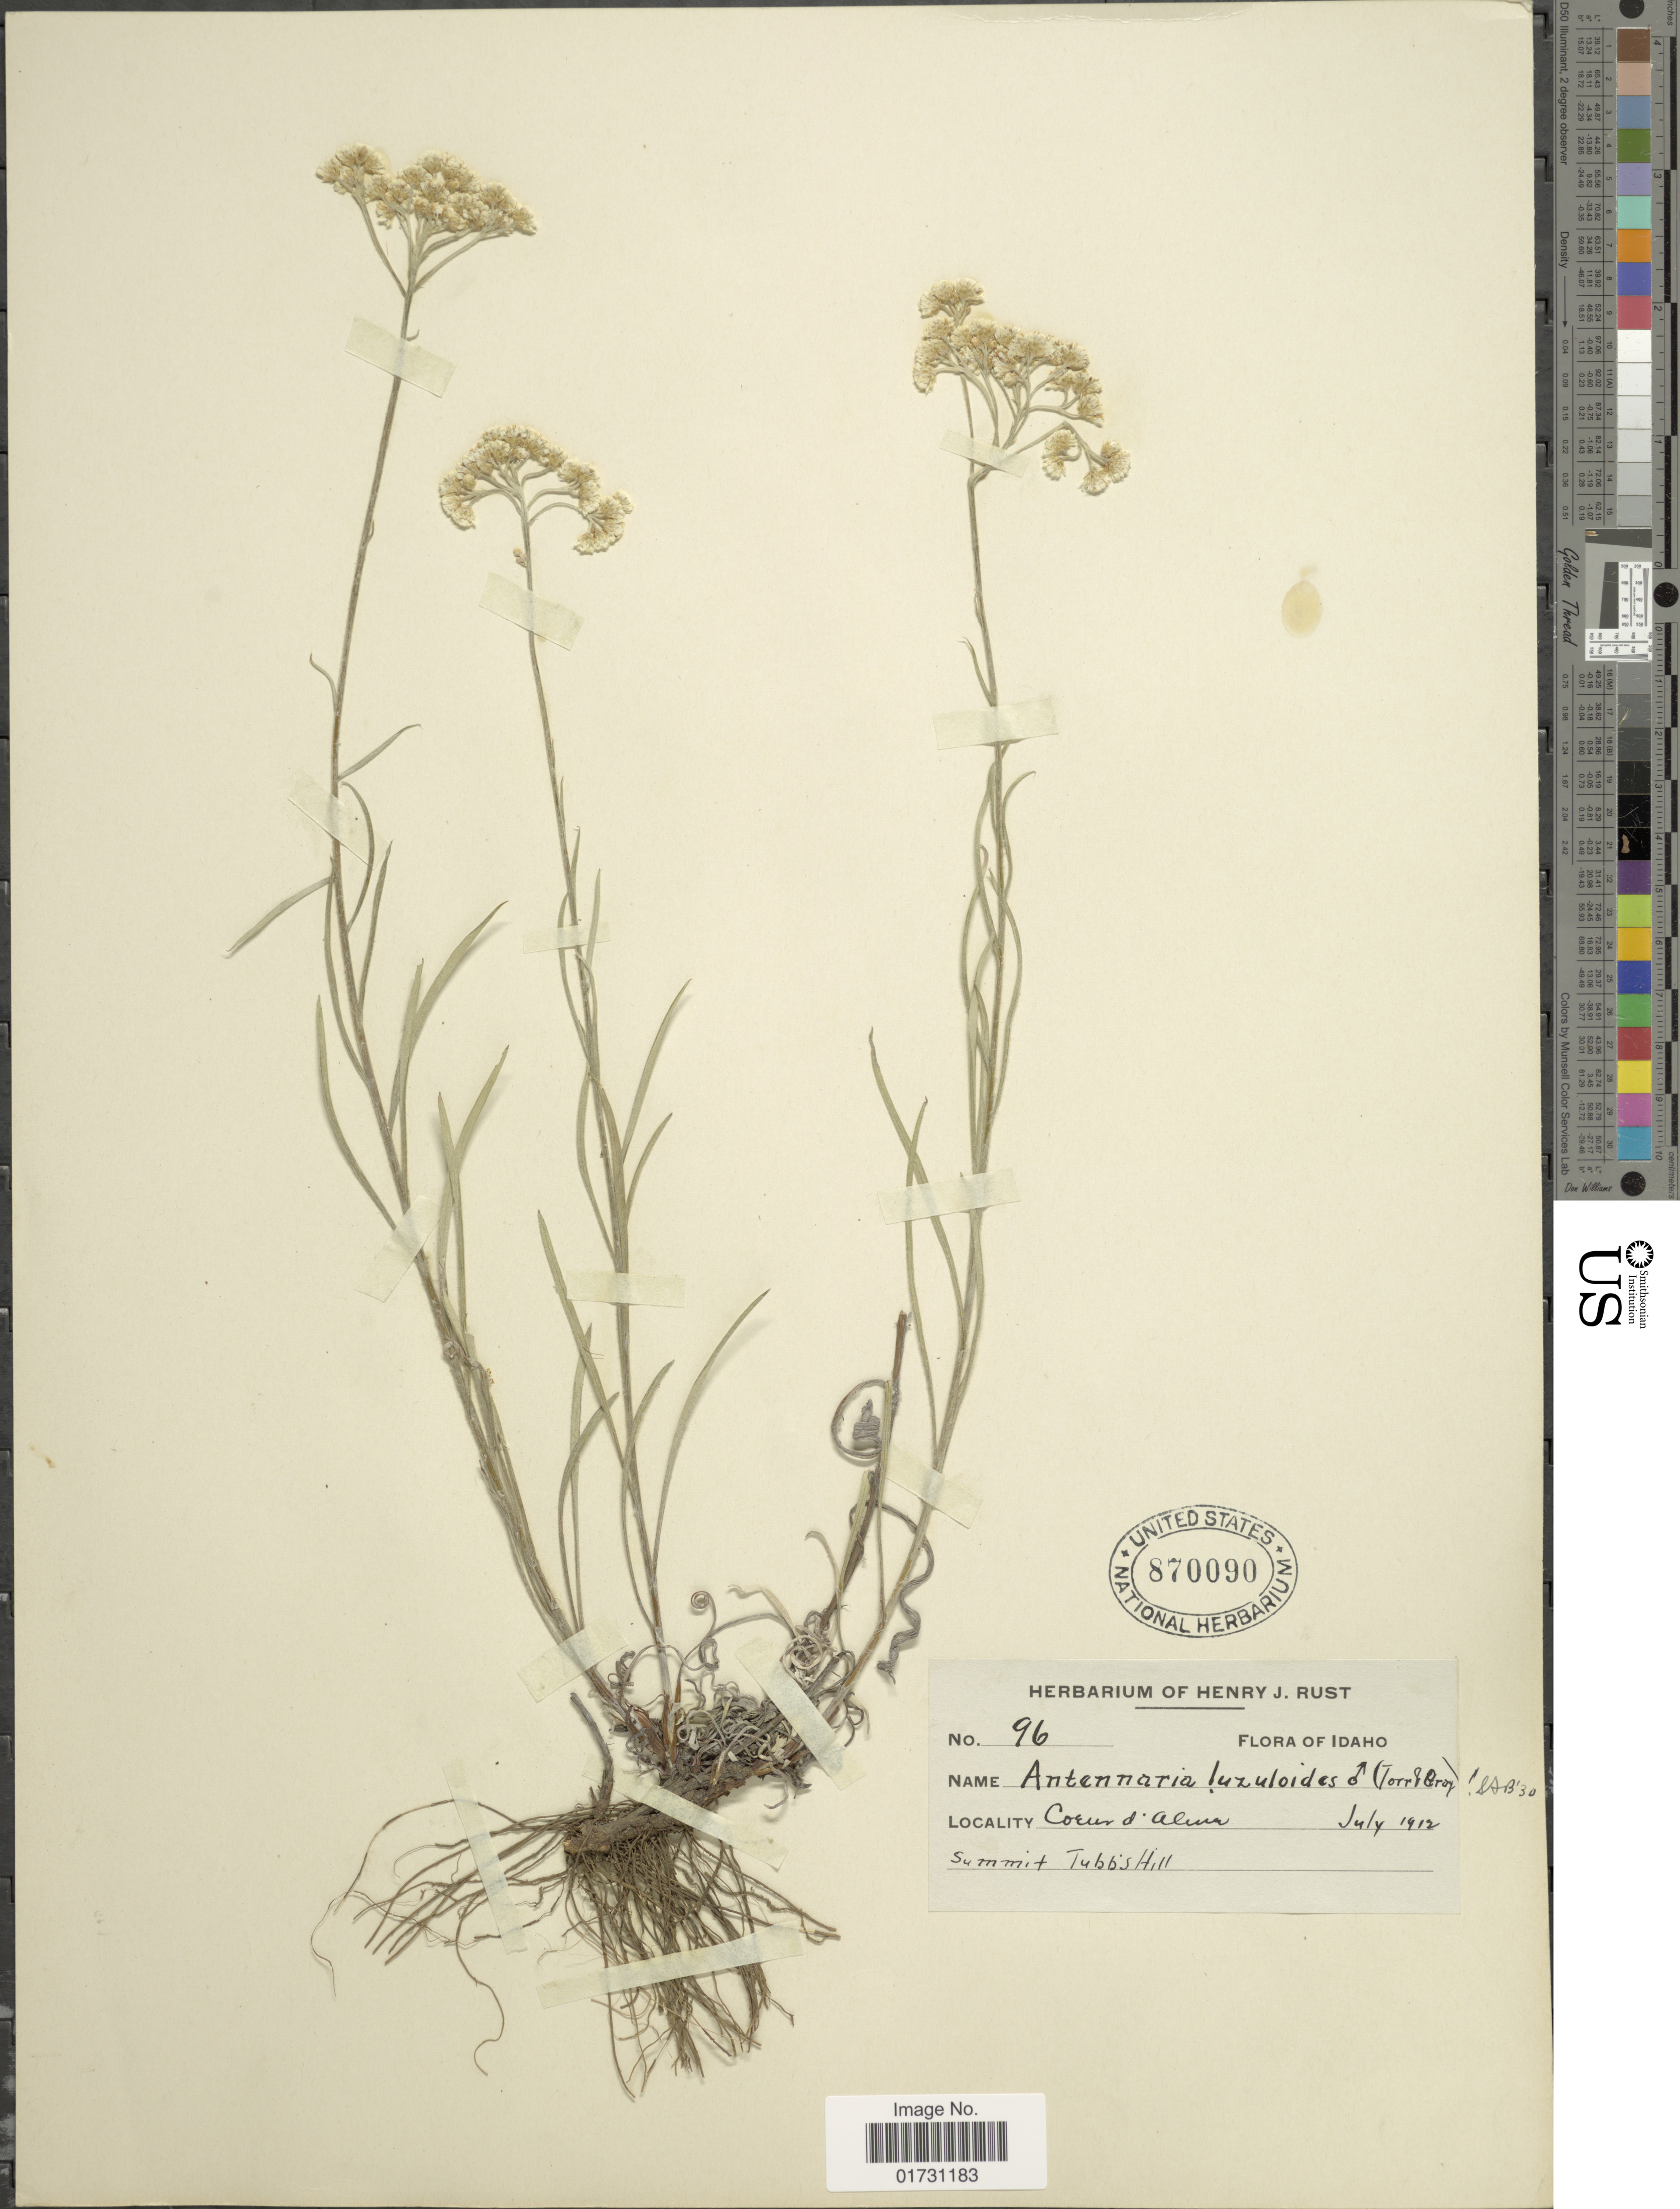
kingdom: Plantae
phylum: Tracheophyta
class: Magnoliopsida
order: Asterales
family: Asteraceae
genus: Antennaria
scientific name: Antennaria luzuloides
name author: Torr. & A. Gray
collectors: ex herb. Henry J. Rust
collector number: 96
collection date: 1912-07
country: United States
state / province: Idaho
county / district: Kootenai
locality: Coeur d'Alene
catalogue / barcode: US 870090